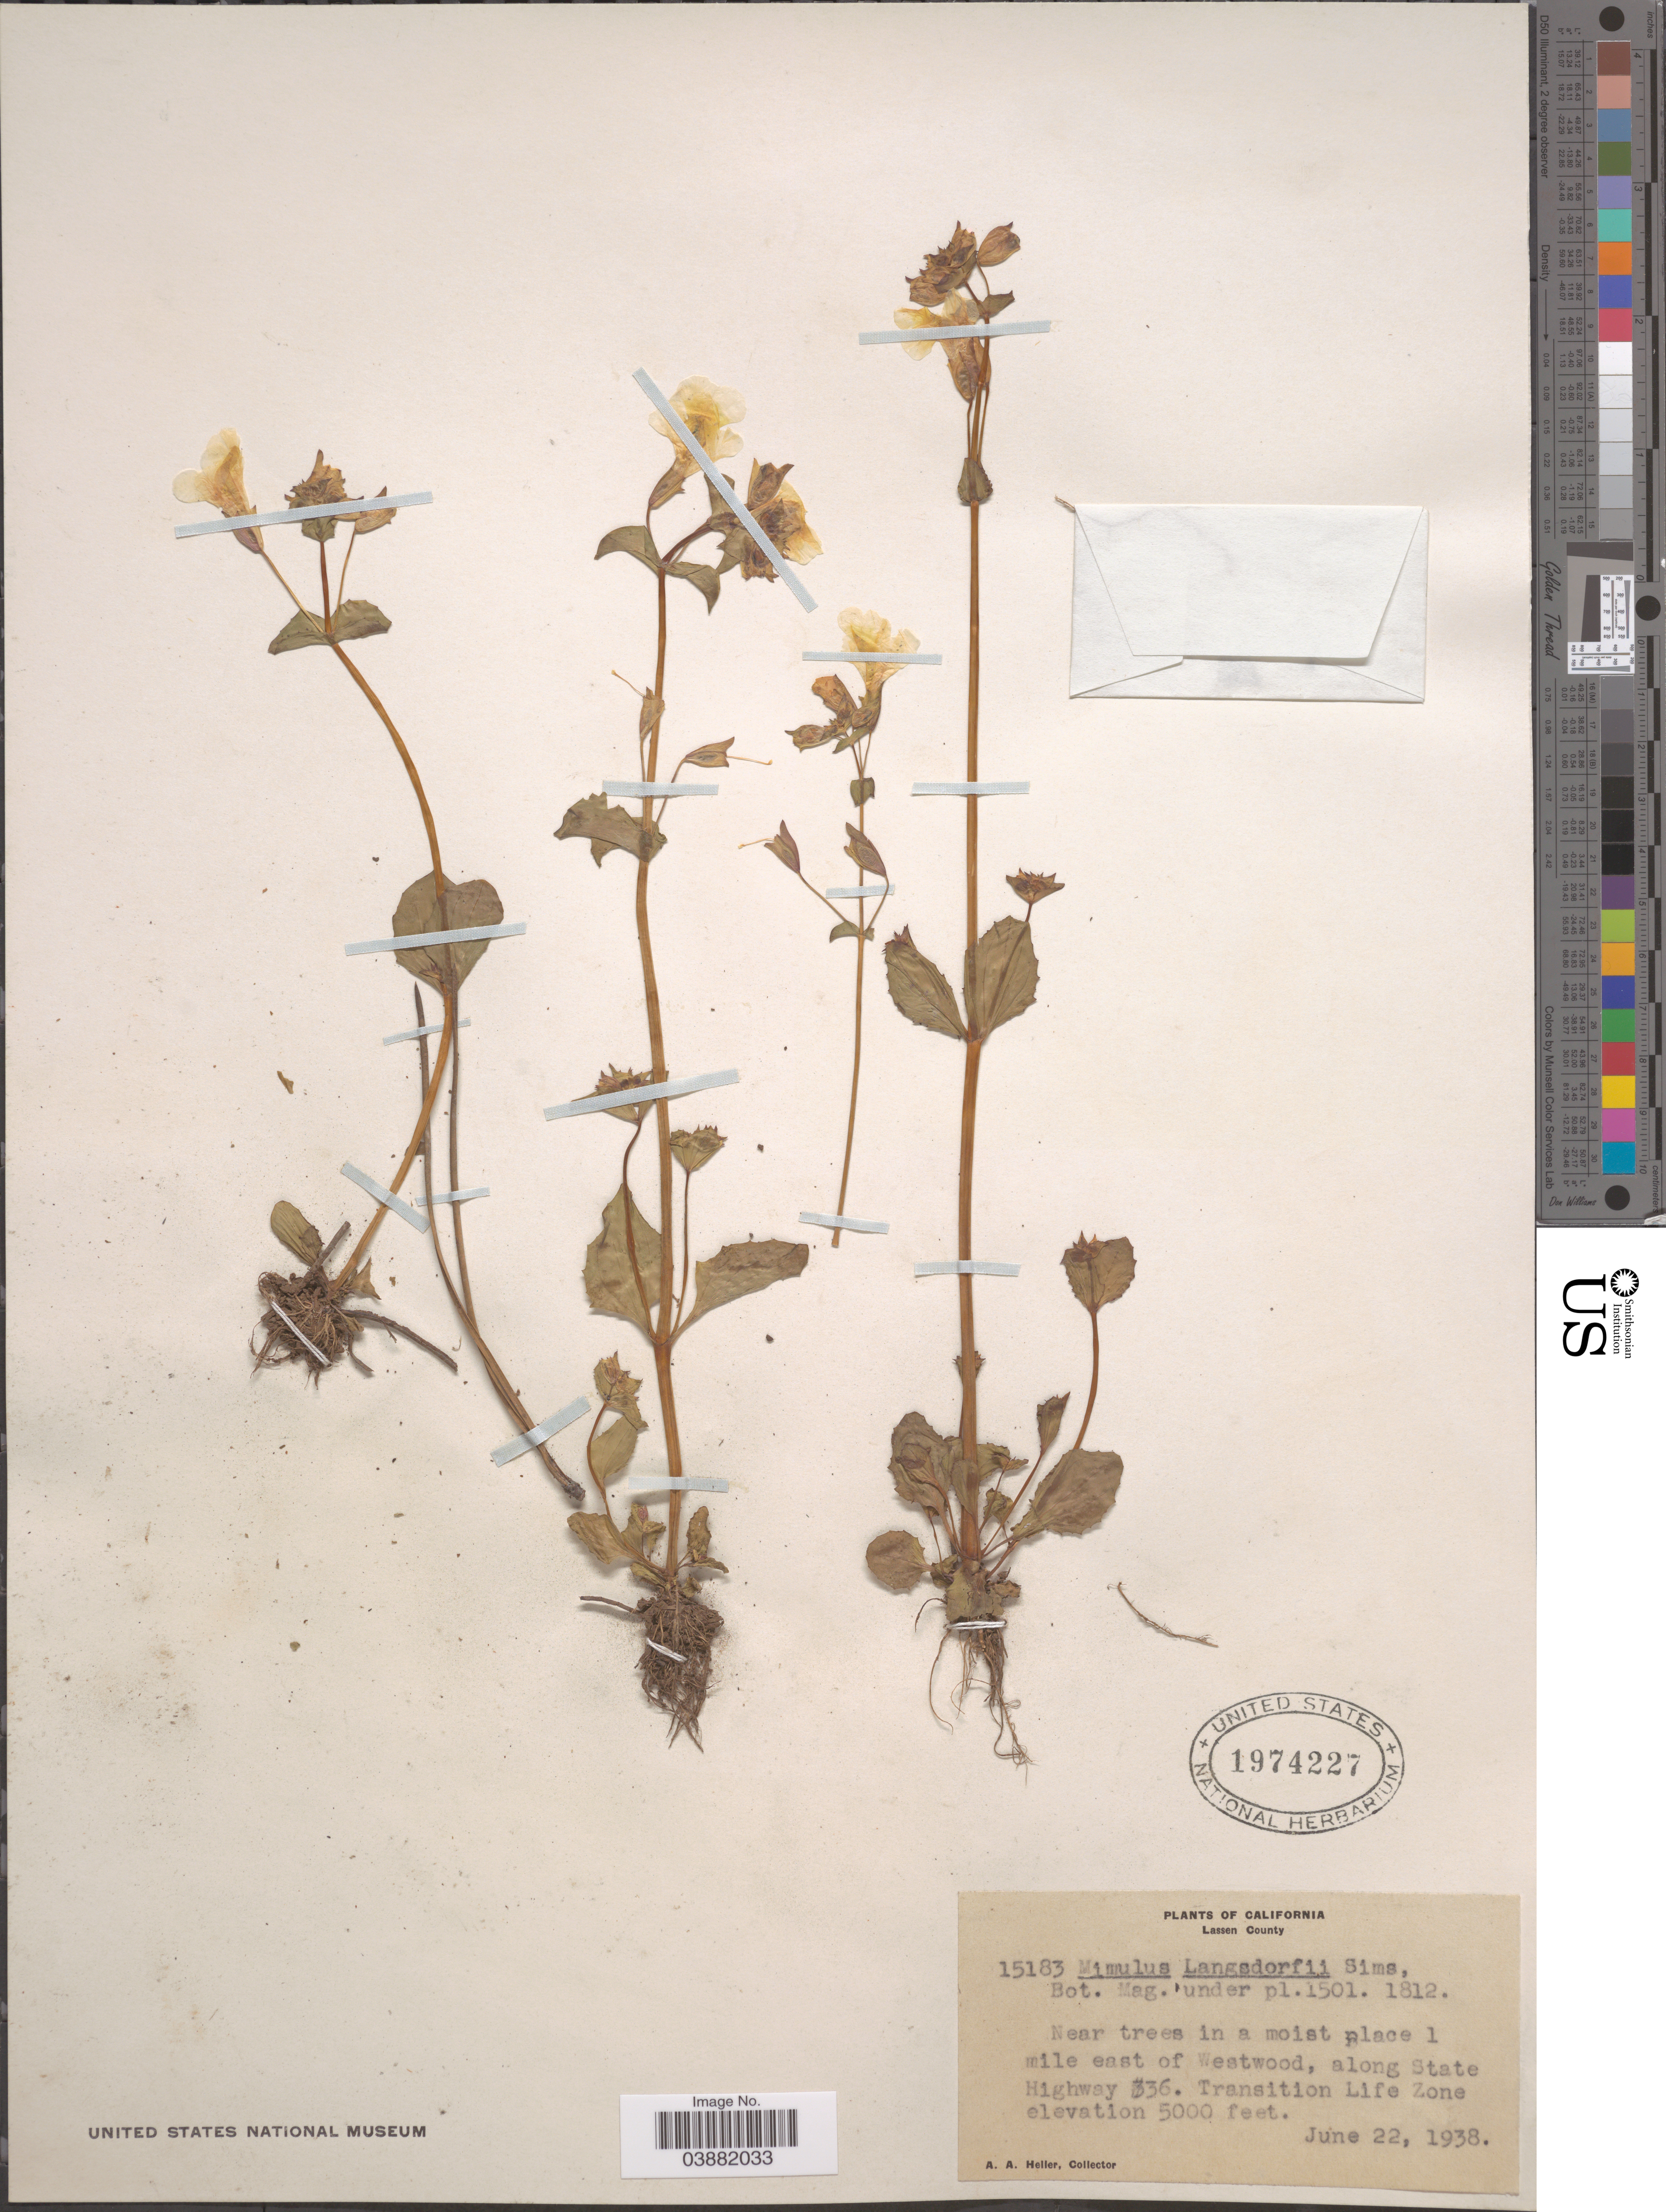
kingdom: Plantae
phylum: Tracheophyta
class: Magnoliopsida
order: Lamiales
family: Phrymaceae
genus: Mimulus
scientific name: Mimulus langsdorffii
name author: Donn & Sims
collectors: A. A. Heller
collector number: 15183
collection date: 1938-06-22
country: United States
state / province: California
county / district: Lassen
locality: Lassen County. Near trees in a moist place 1 mile east of Westwood, along State Highway #36. Transistion Life Zone.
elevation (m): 1524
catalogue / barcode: US 1974227